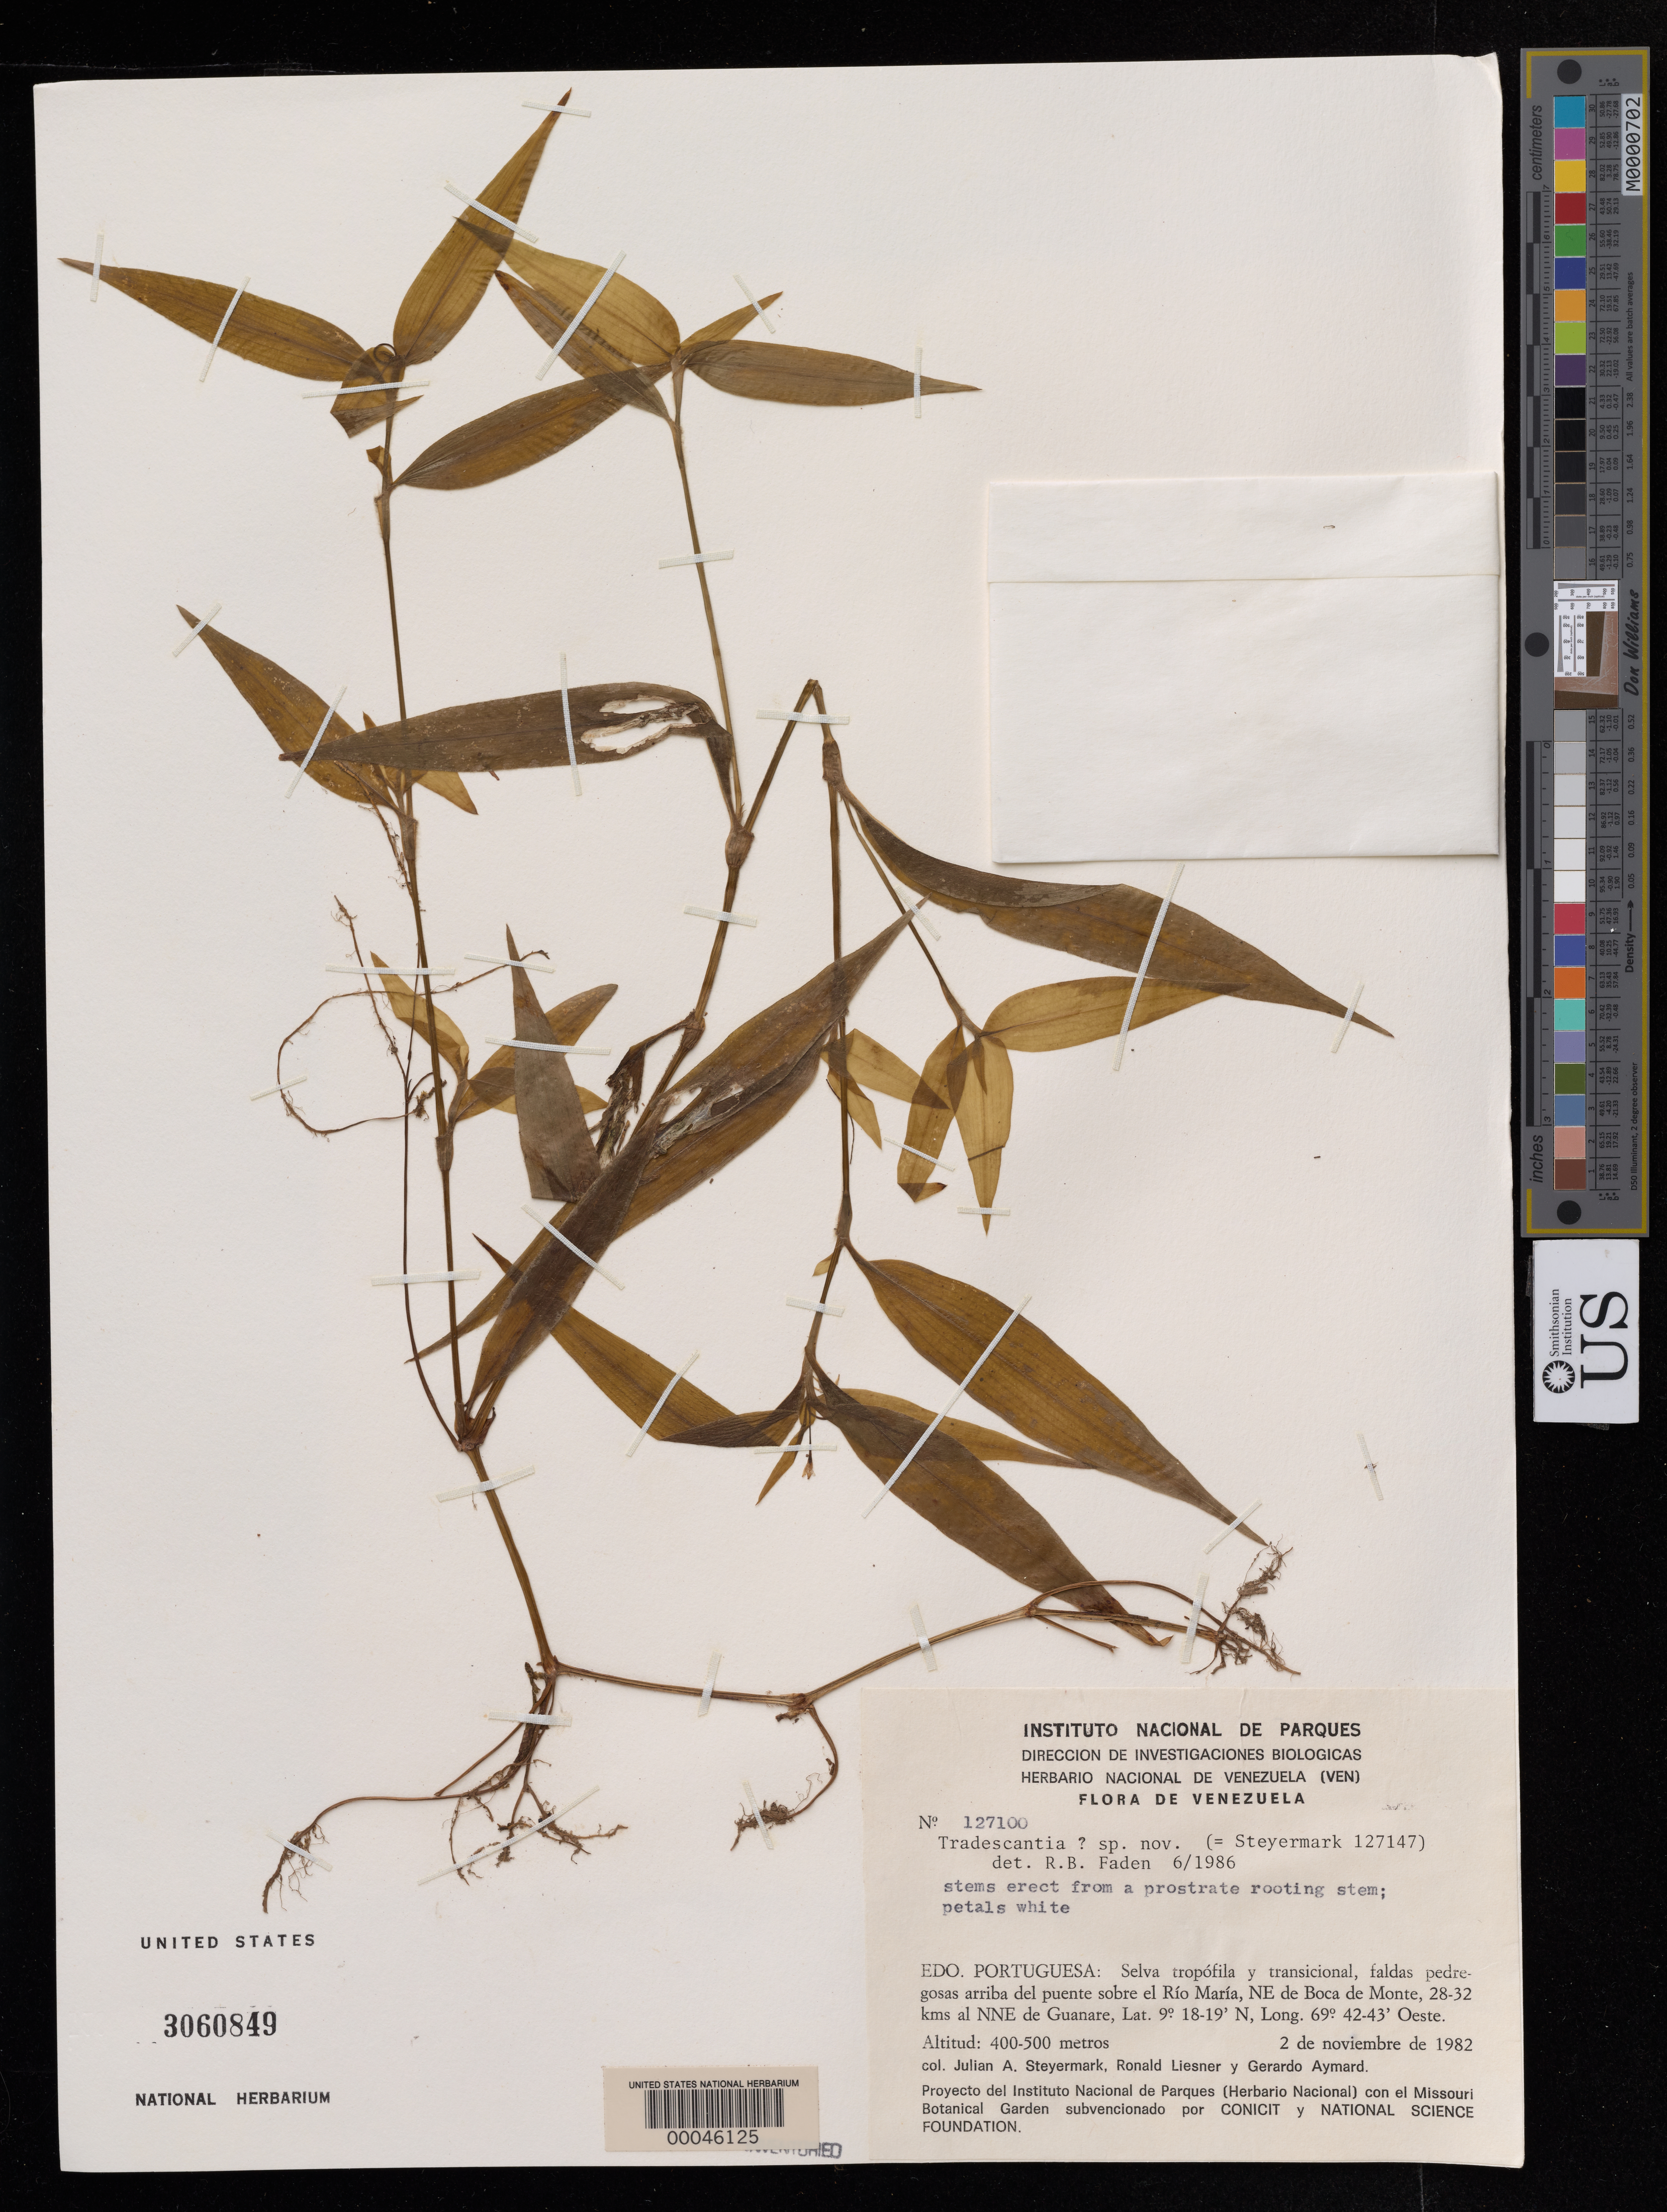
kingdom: Plantae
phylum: Tracheophyta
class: Liliopsida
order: Commelinales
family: Commelinaceae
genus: Tradescantia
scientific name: Tradescantia sp. nov.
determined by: Faden, Robert B., (US), Smithsonian Institution - National Museum of Natural History (UNITED STATES)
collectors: J. Steyermark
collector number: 127100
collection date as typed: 02 Nov 1982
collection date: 1982-11-02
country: Venezuela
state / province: Portuguesa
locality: Near rio maria, ne of boca de monte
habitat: Slope near bridge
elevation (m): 400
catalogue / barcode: US 3060849